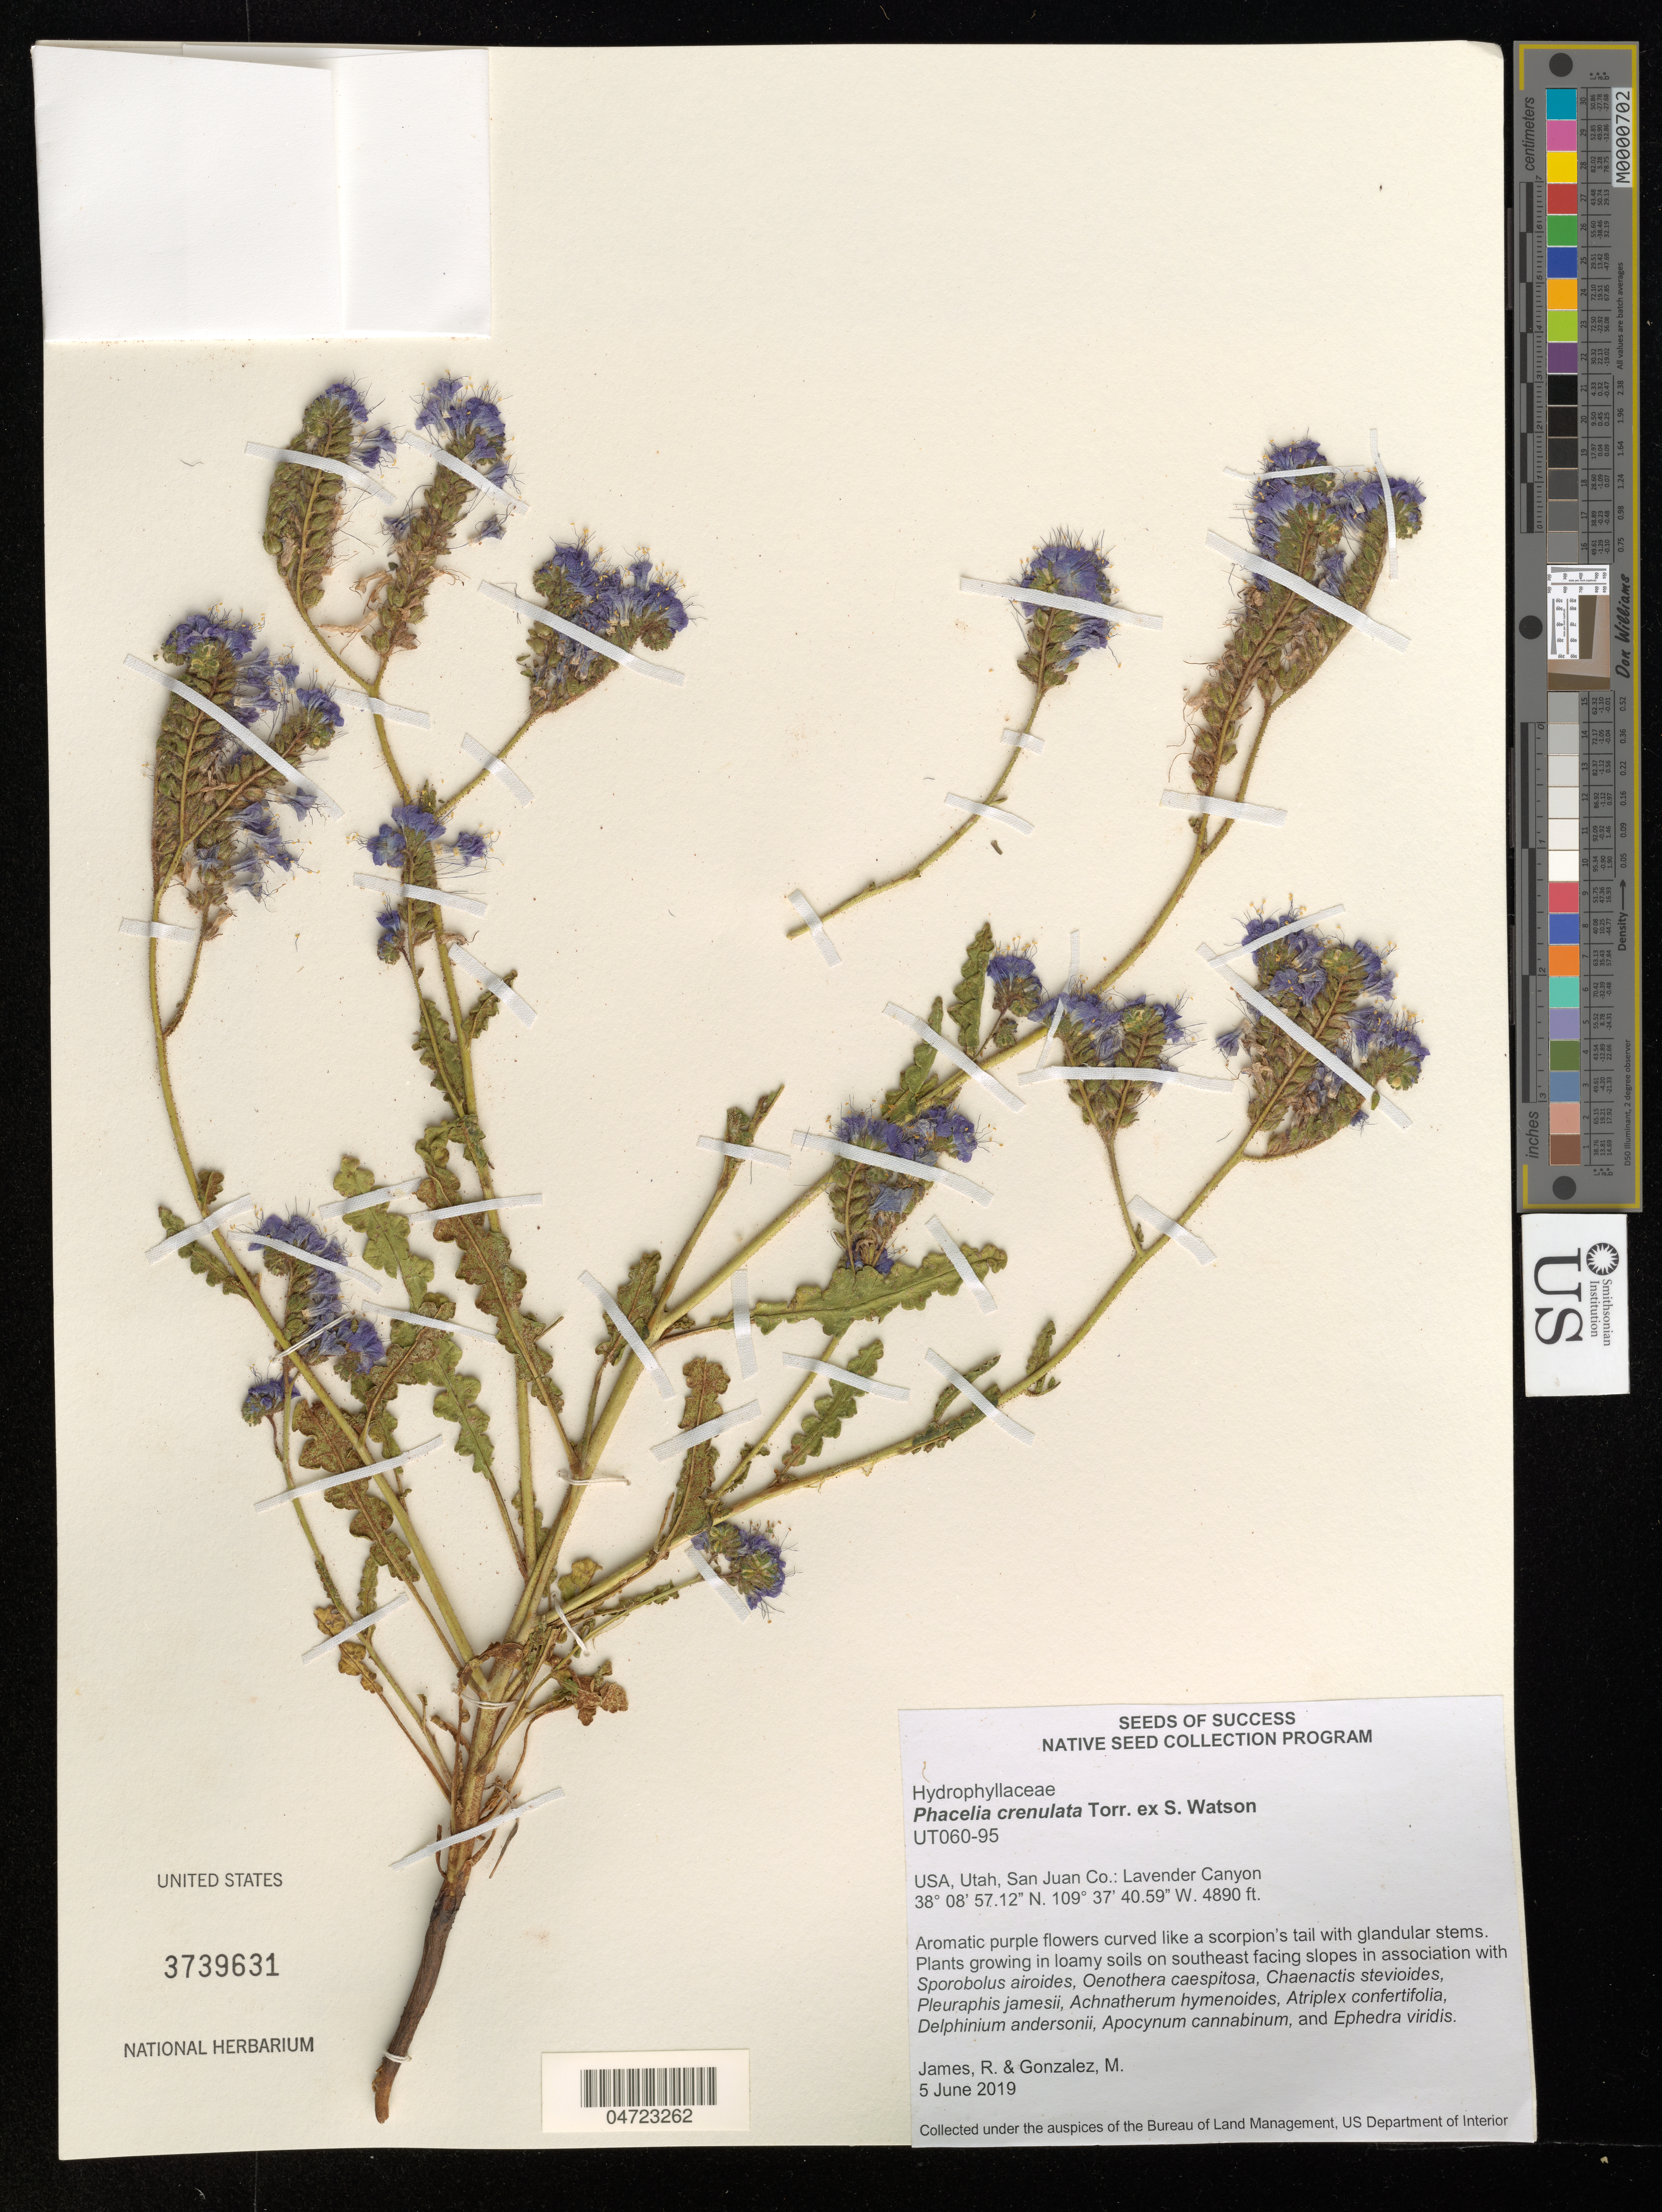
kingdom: Plantae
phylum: Tracheophyta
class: Magnoliopsida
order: Boraginales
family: Hydrophyllaceae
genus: Phacelia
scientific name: Phacelia crenulata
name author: Torr. ex S. Watson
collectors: R. James & M. Gonzalez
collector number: UT060-95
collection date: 2019-06-05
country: United States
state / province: Utah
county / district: San Juan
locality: San Juan Co.: Lavender Canyon.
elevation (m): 1490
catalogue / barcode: US 3739631